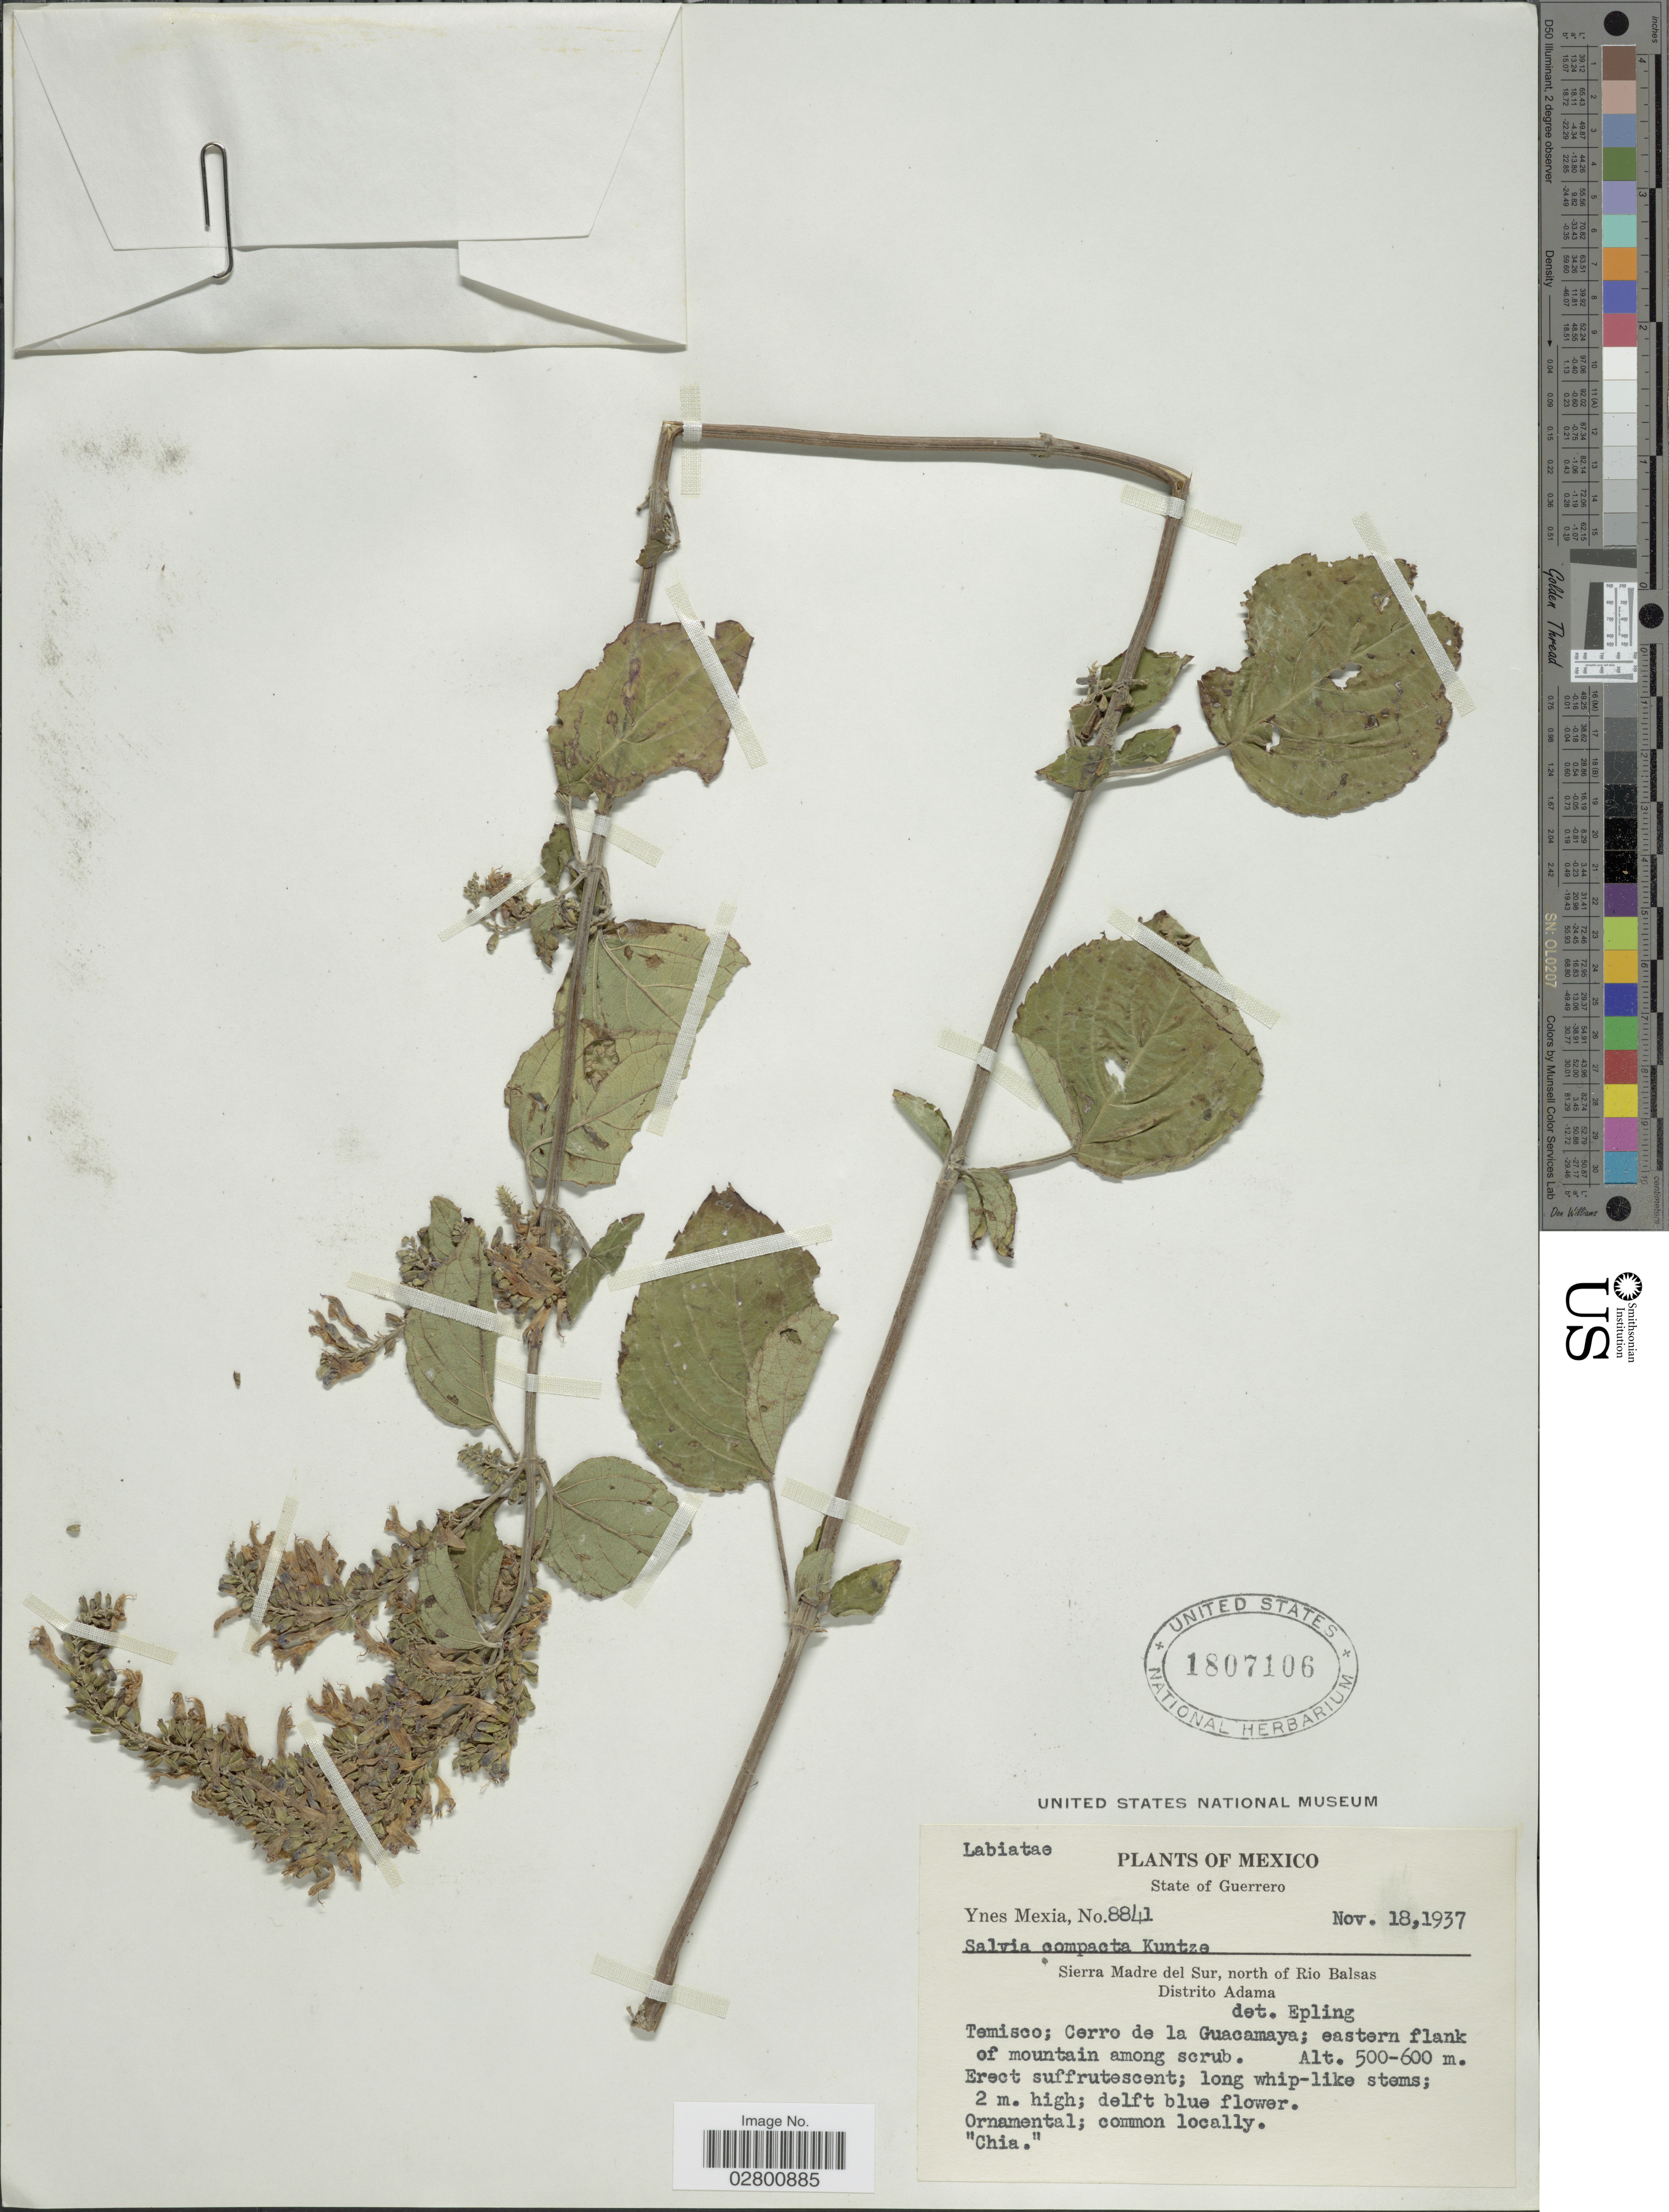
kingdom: Plantae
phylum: Tracheophyta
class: Magnoliopsida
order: Lamiales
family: Lamiaceae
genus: Salvia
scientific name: Salvia compacta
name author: Kuntze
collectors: Y. Mexia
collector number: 8841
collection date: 1937-11-18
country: Mexico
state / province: Guerrero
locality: Sierra Madre del Sur, north of Rio Balsas. Distrito Adama. Temisco; Cerro de la Guacamaya; eastern flank of mountain among scrub.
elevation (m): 500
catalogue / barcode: US 1807106